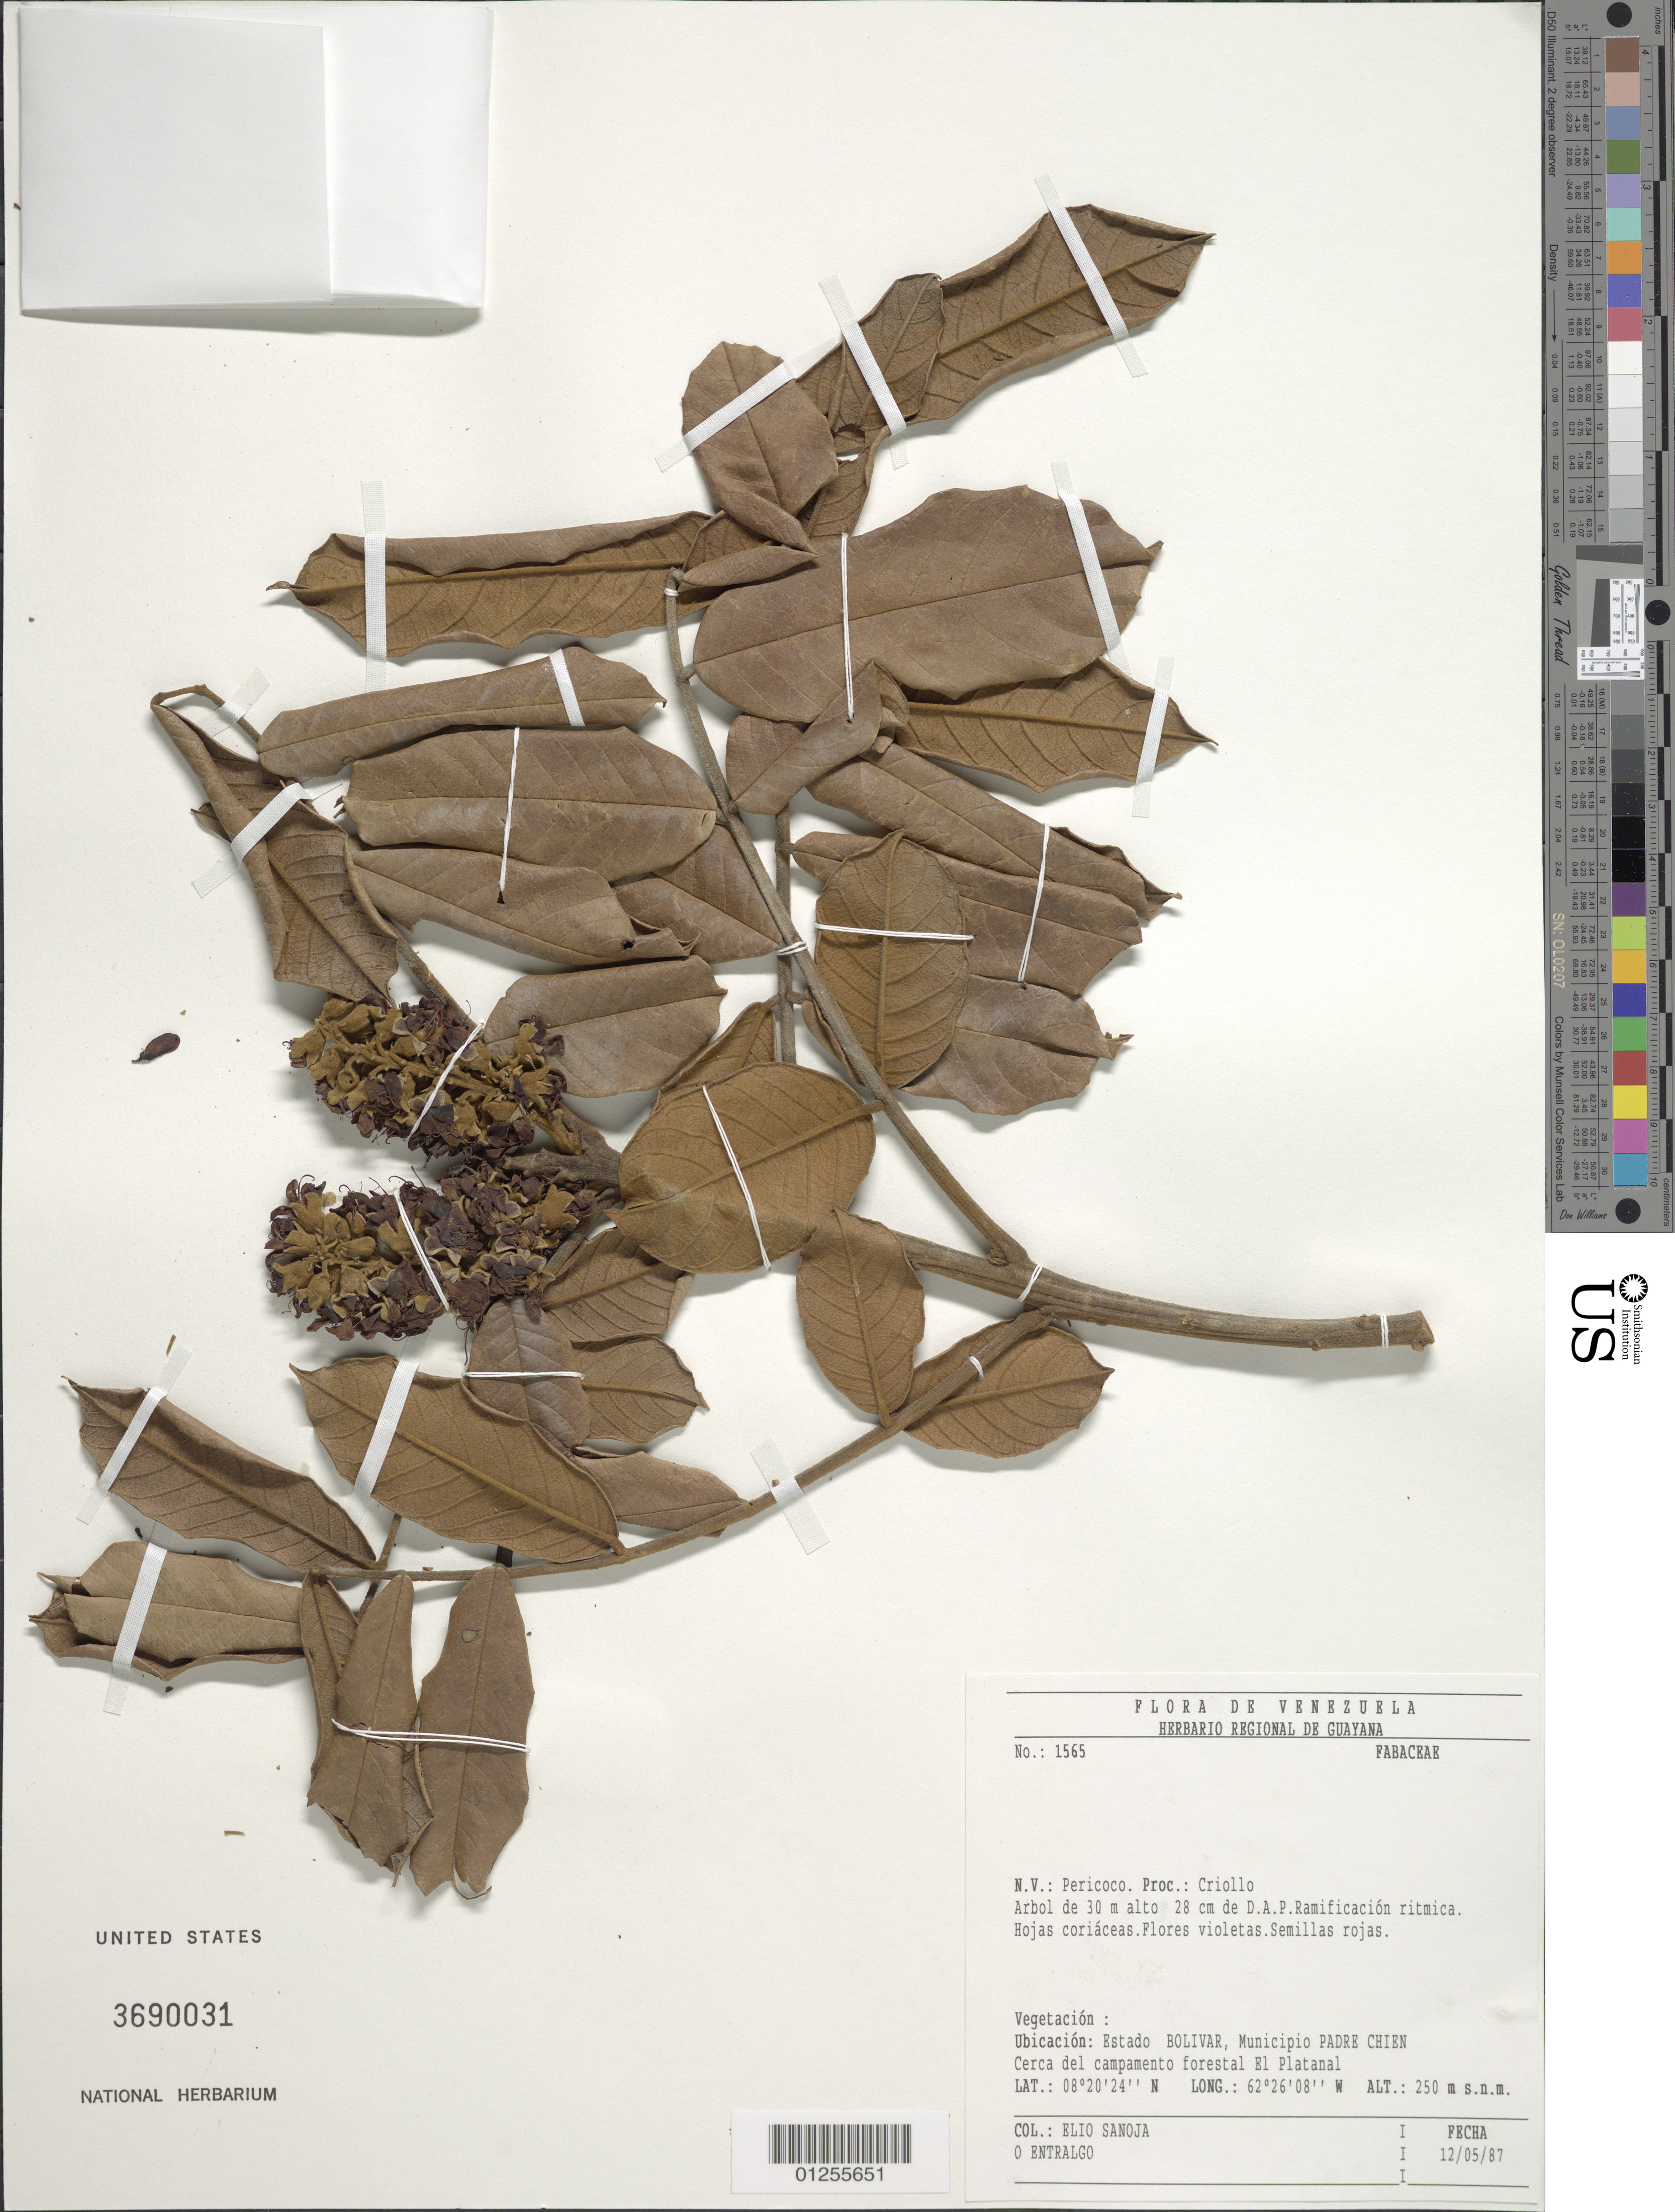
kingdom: Plantae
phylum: Tracheophyta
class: Magnoliopsida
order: Fabales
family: Fabaceae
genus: Ormosia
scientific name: Ormosia nobilis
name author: Tul.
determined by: Mansano, V. F.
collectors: E. Sanoja & O. Entralgo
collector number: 1565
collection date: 1987-05-12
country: Venezuela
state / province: Bolivar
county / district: Padre Pedro Chien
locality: Cerca del capamento foretal El Platanal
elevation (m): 250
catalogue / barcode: US 3690031